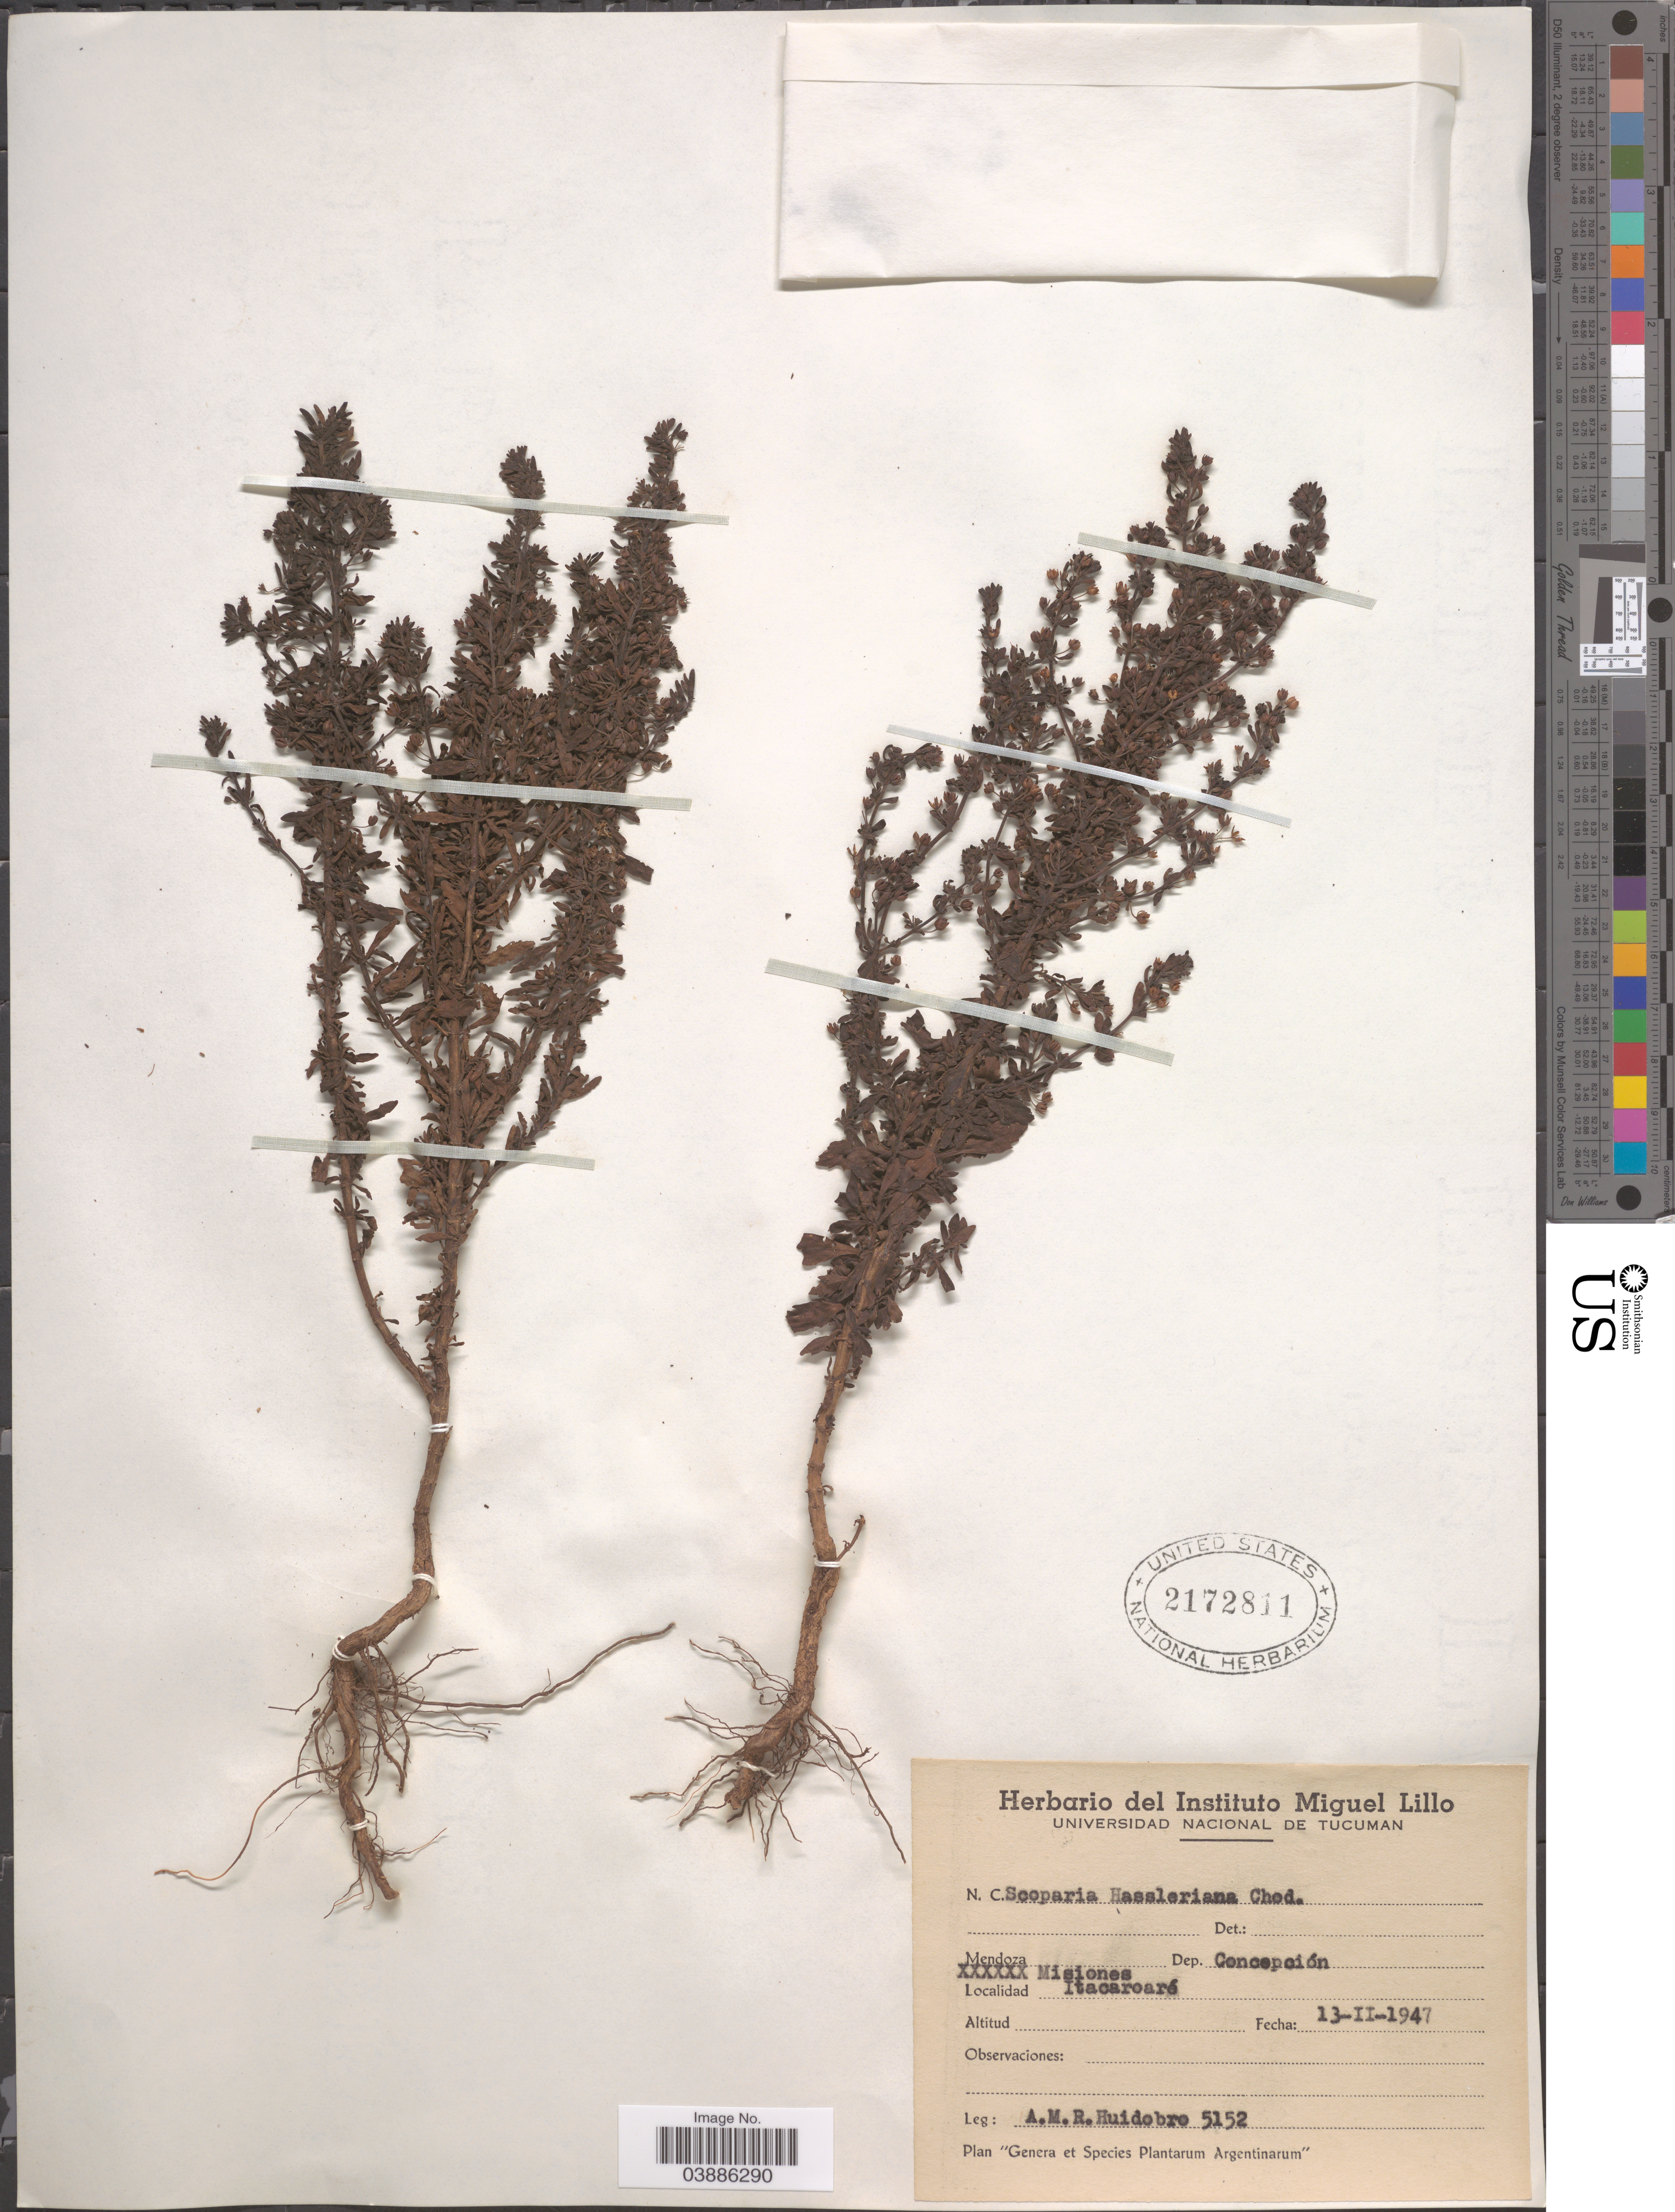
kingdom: Plantae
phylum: Tracheophyta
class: Magnoliopsida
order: Lamiales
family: Plantaginaceae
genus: Scoparia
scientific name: Scoparia hassleriana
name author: Chodat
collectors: A. M. R. Huidobro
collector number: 5152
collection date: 1947-02-13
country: Argentina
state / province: Misiones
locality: Mendoza. Dep. Concepción. Itacaroaré.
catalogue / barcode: US 2172811